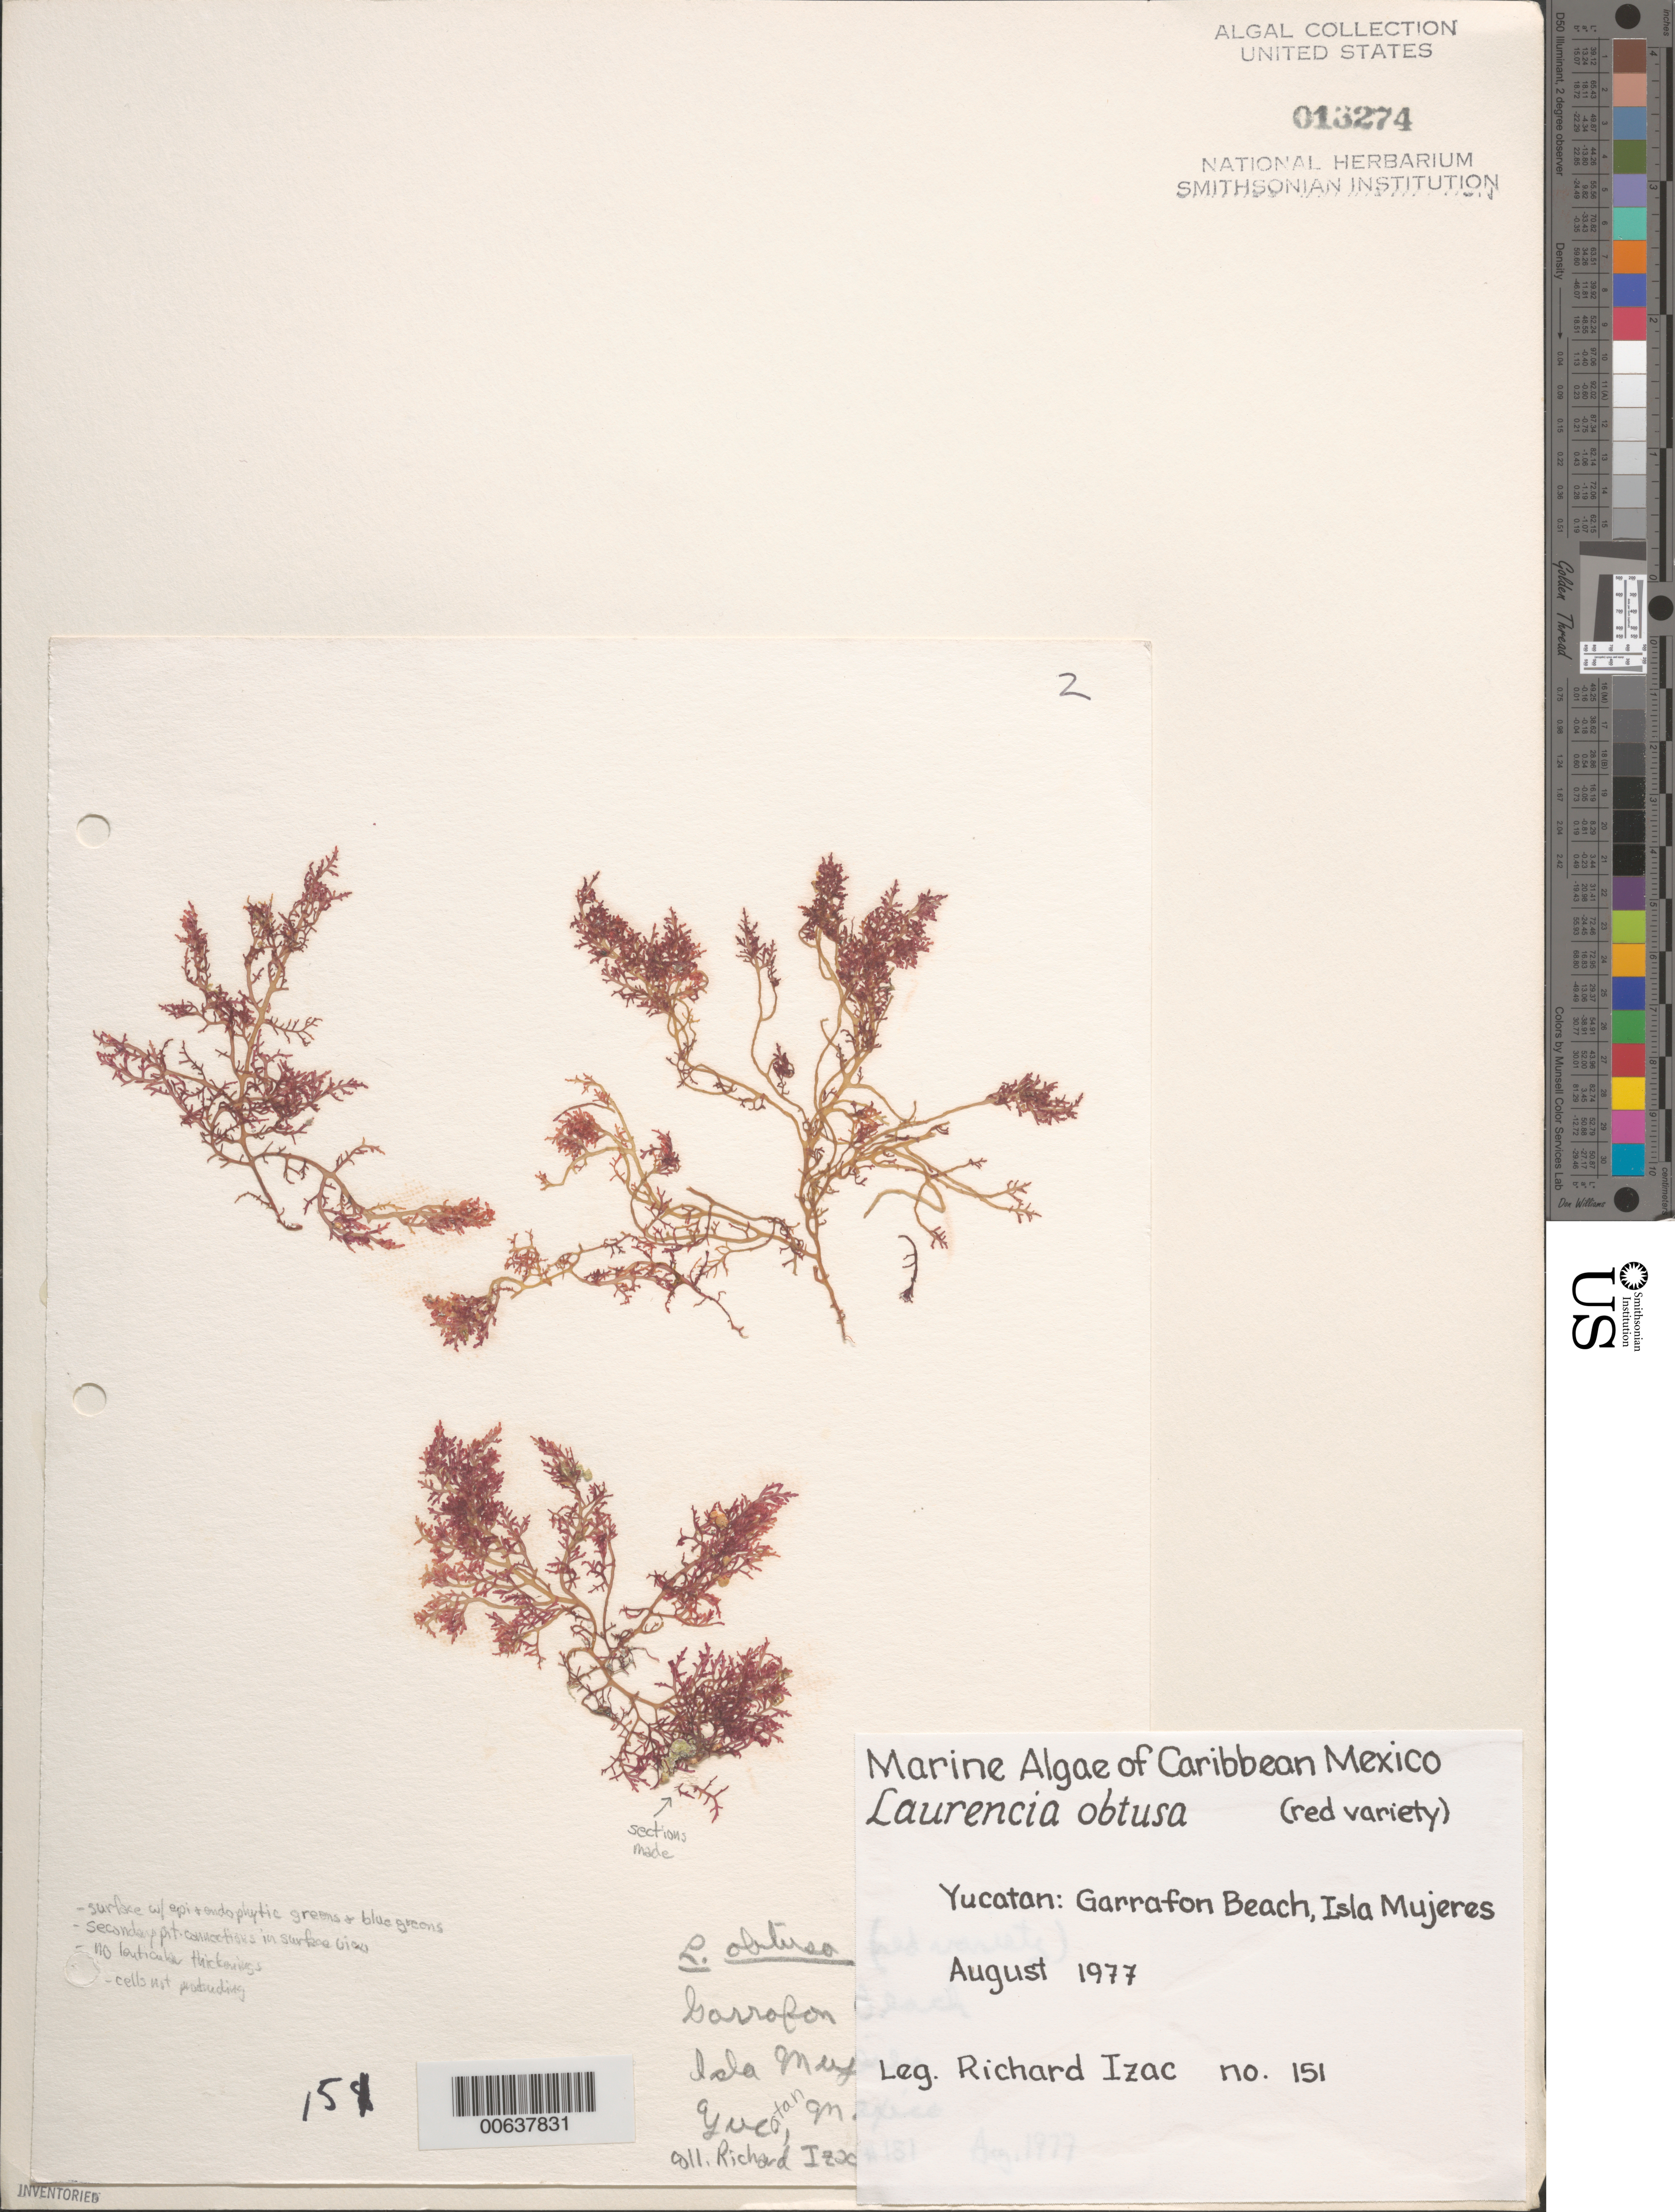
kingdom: Plantae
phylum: Rhodophyta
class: Florideophyceae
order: Ceramiales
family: Rhodomelaceae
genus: Laurencia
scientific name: Laurencia obtusa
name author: (Huds.) J.V.Lamouroux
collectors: R. Izac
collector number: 151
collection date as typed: Aug 1977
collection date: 1977-08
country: Mexico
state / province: Yucatan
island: Isla Mujeres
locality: Garrafon Beach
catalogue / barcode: US 13274